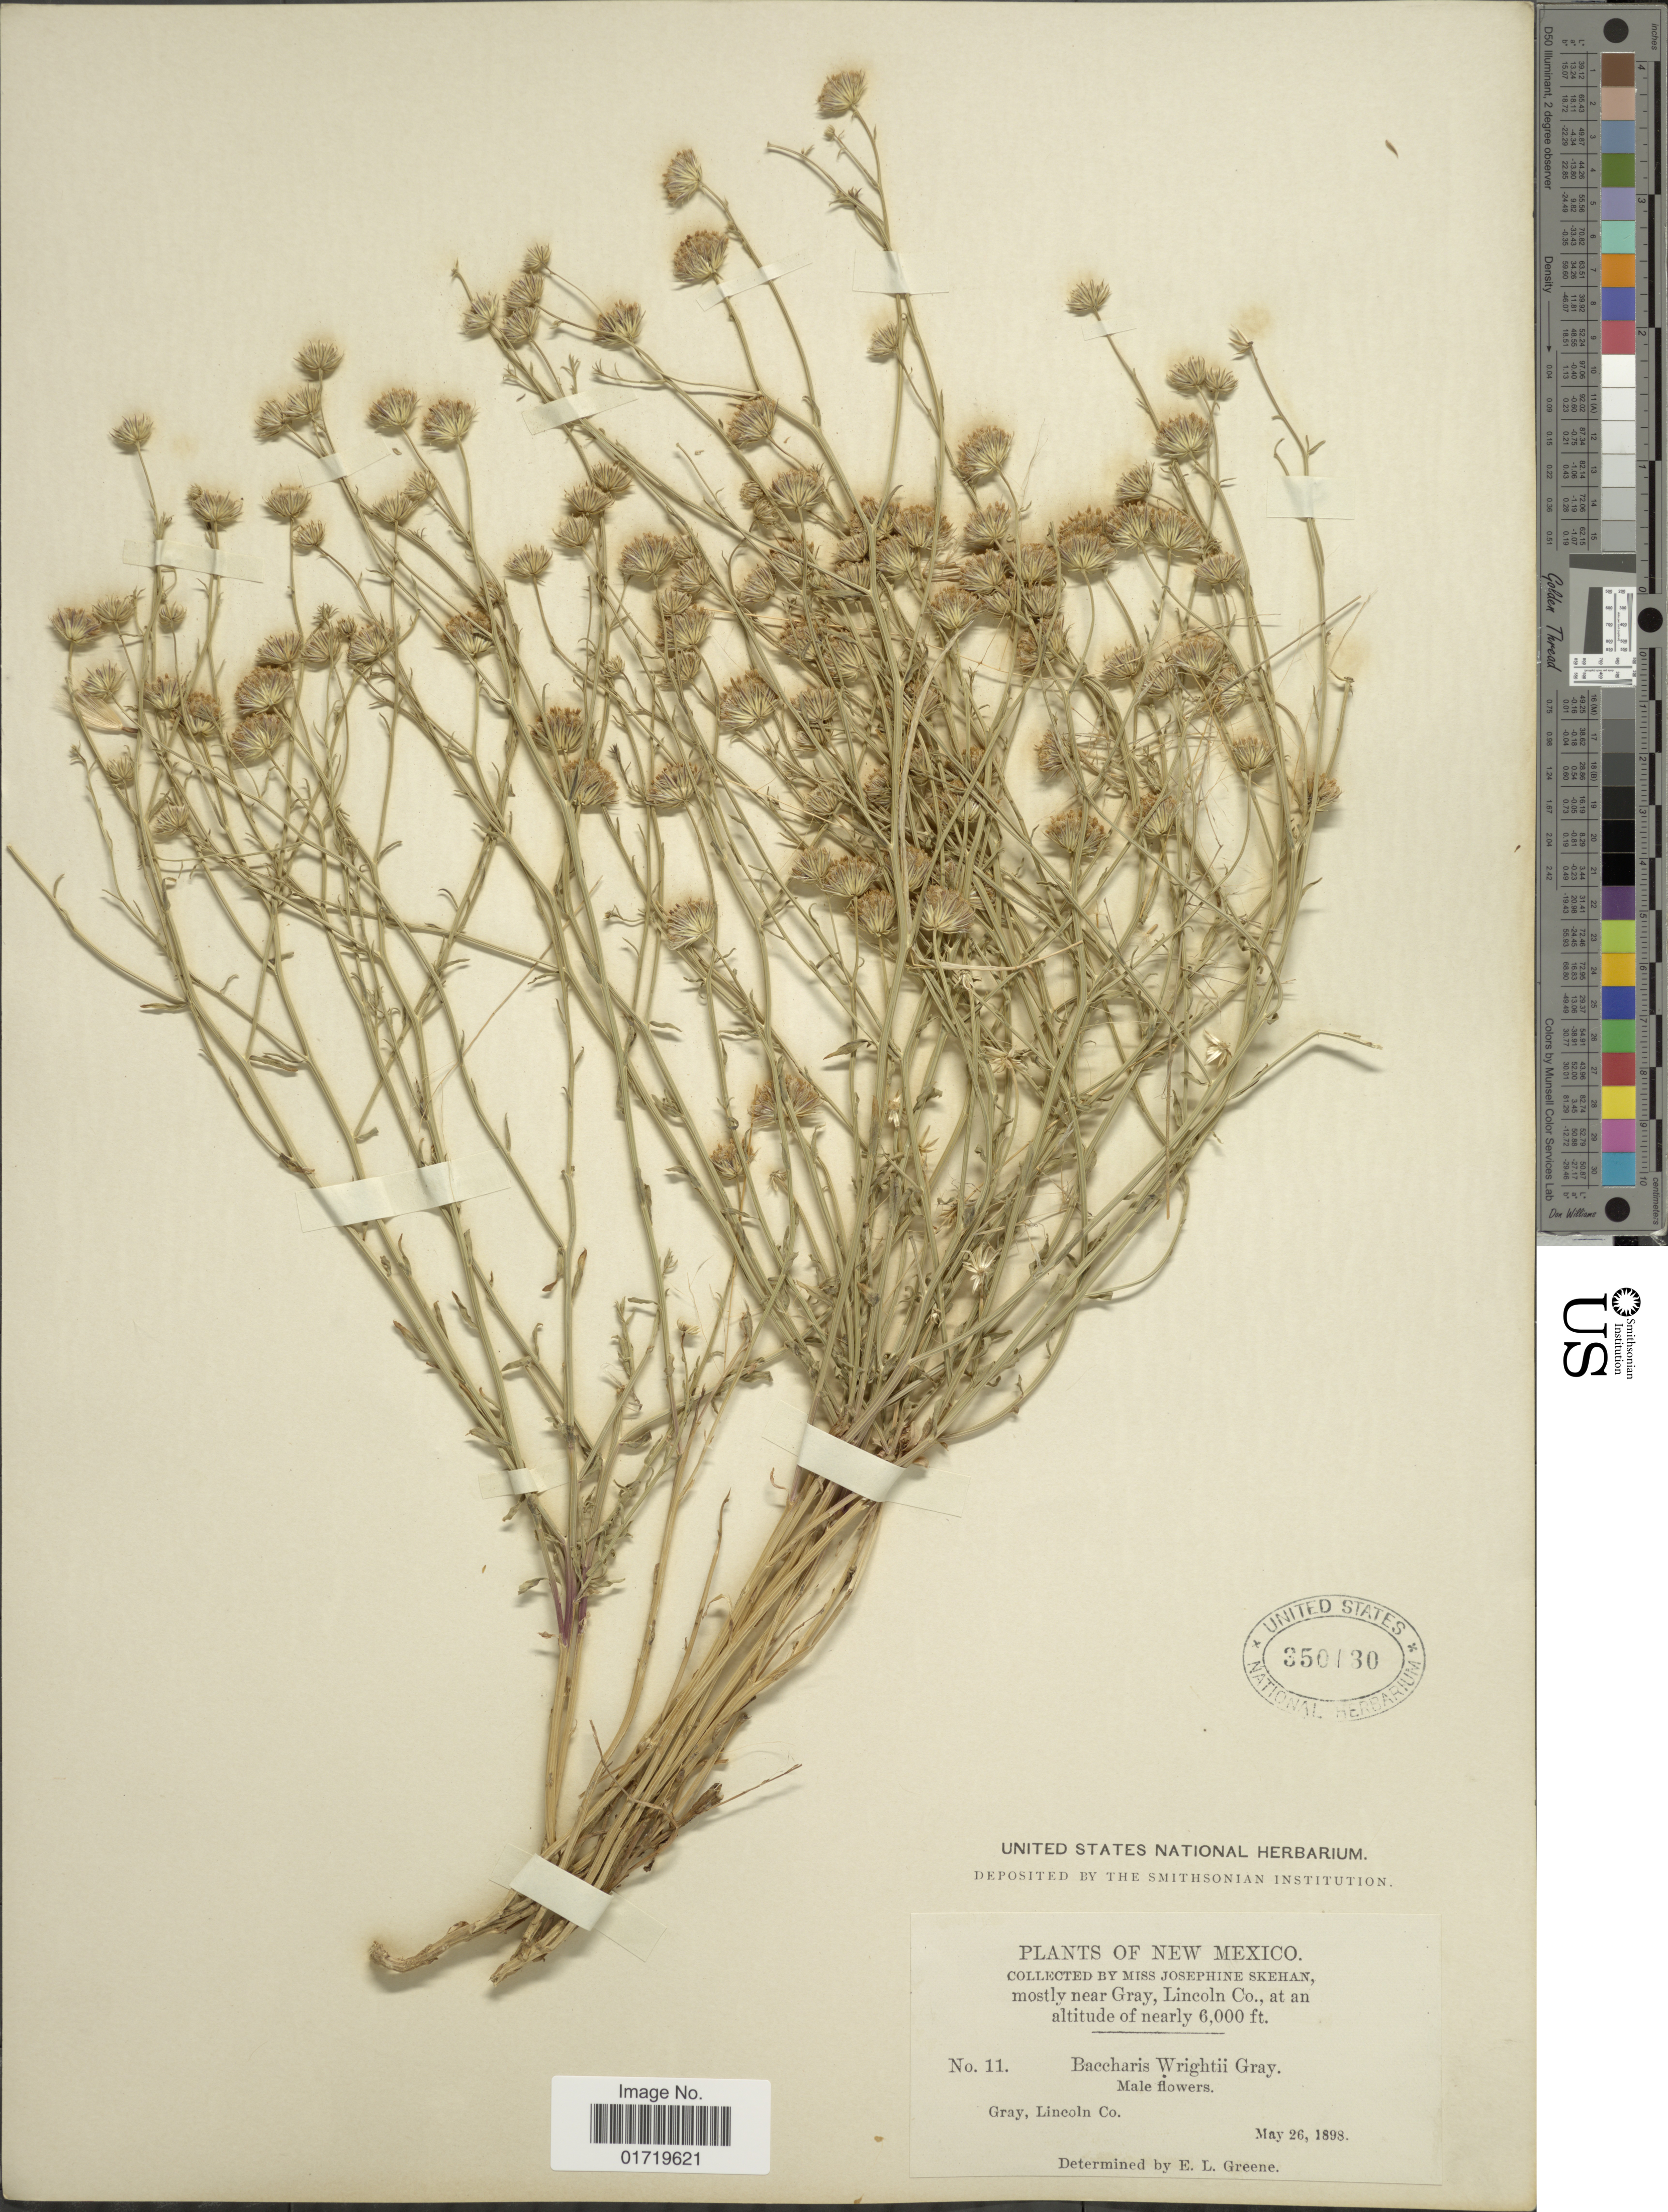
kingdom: Plantae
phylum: Tracheophyta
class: Magnoliopsida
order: Asterales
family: Asteraceae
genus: Baccharis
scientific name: Baccharis wrightii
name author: A. Gray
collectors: J. Skehan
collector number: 11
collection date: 1898-05-26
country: United States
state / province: New Mexico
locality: Mostly near Gray, Lincoln Co., Gray Lincoln Co.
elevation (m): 1829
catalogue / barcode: US 350130